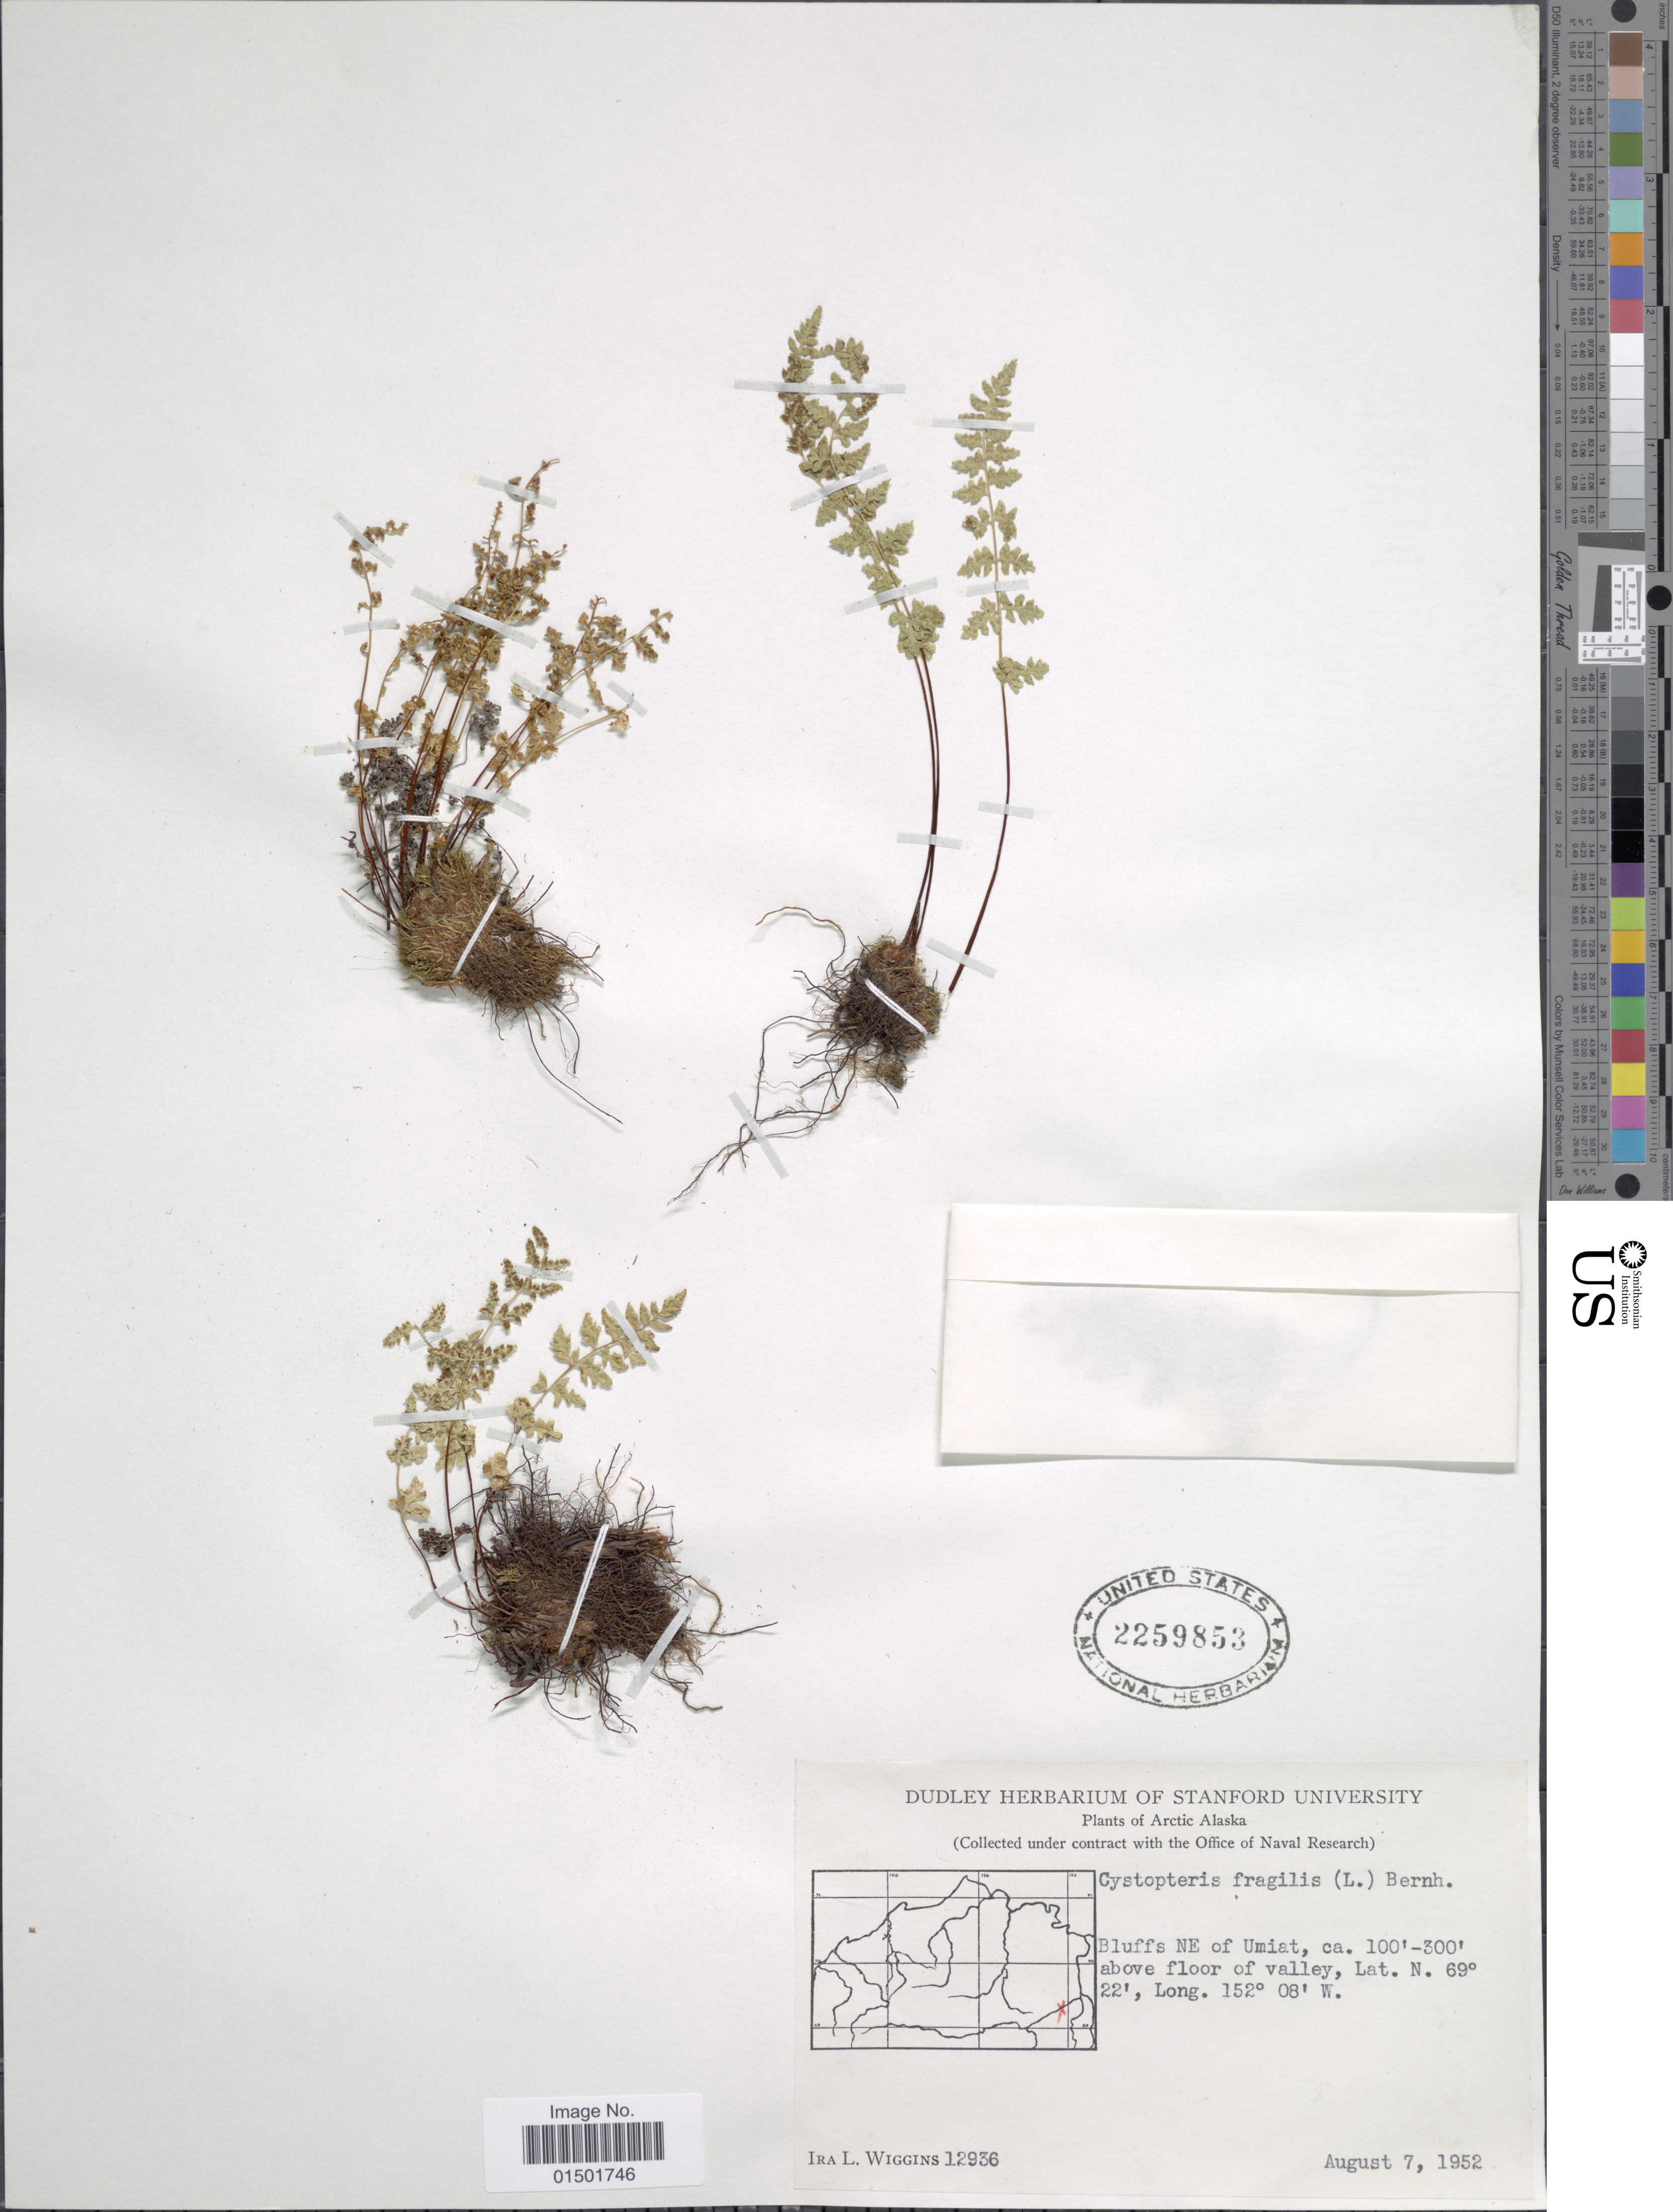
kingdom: Plantae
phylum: Tracheophyta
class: Polypodiopsida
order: Polypodiales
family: Cystopteridaceae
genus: Cystopteris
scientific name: Cystopteris fragilis var. fragilis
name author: (L.) Bernh.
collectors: I. L. Wiggins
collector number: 12936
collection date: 1952-08-07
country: United States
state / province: Alaska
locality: Arctic Alaska. Bluffs NE of Umiat, above floor of valley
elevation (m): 30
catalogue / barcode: US 2259853